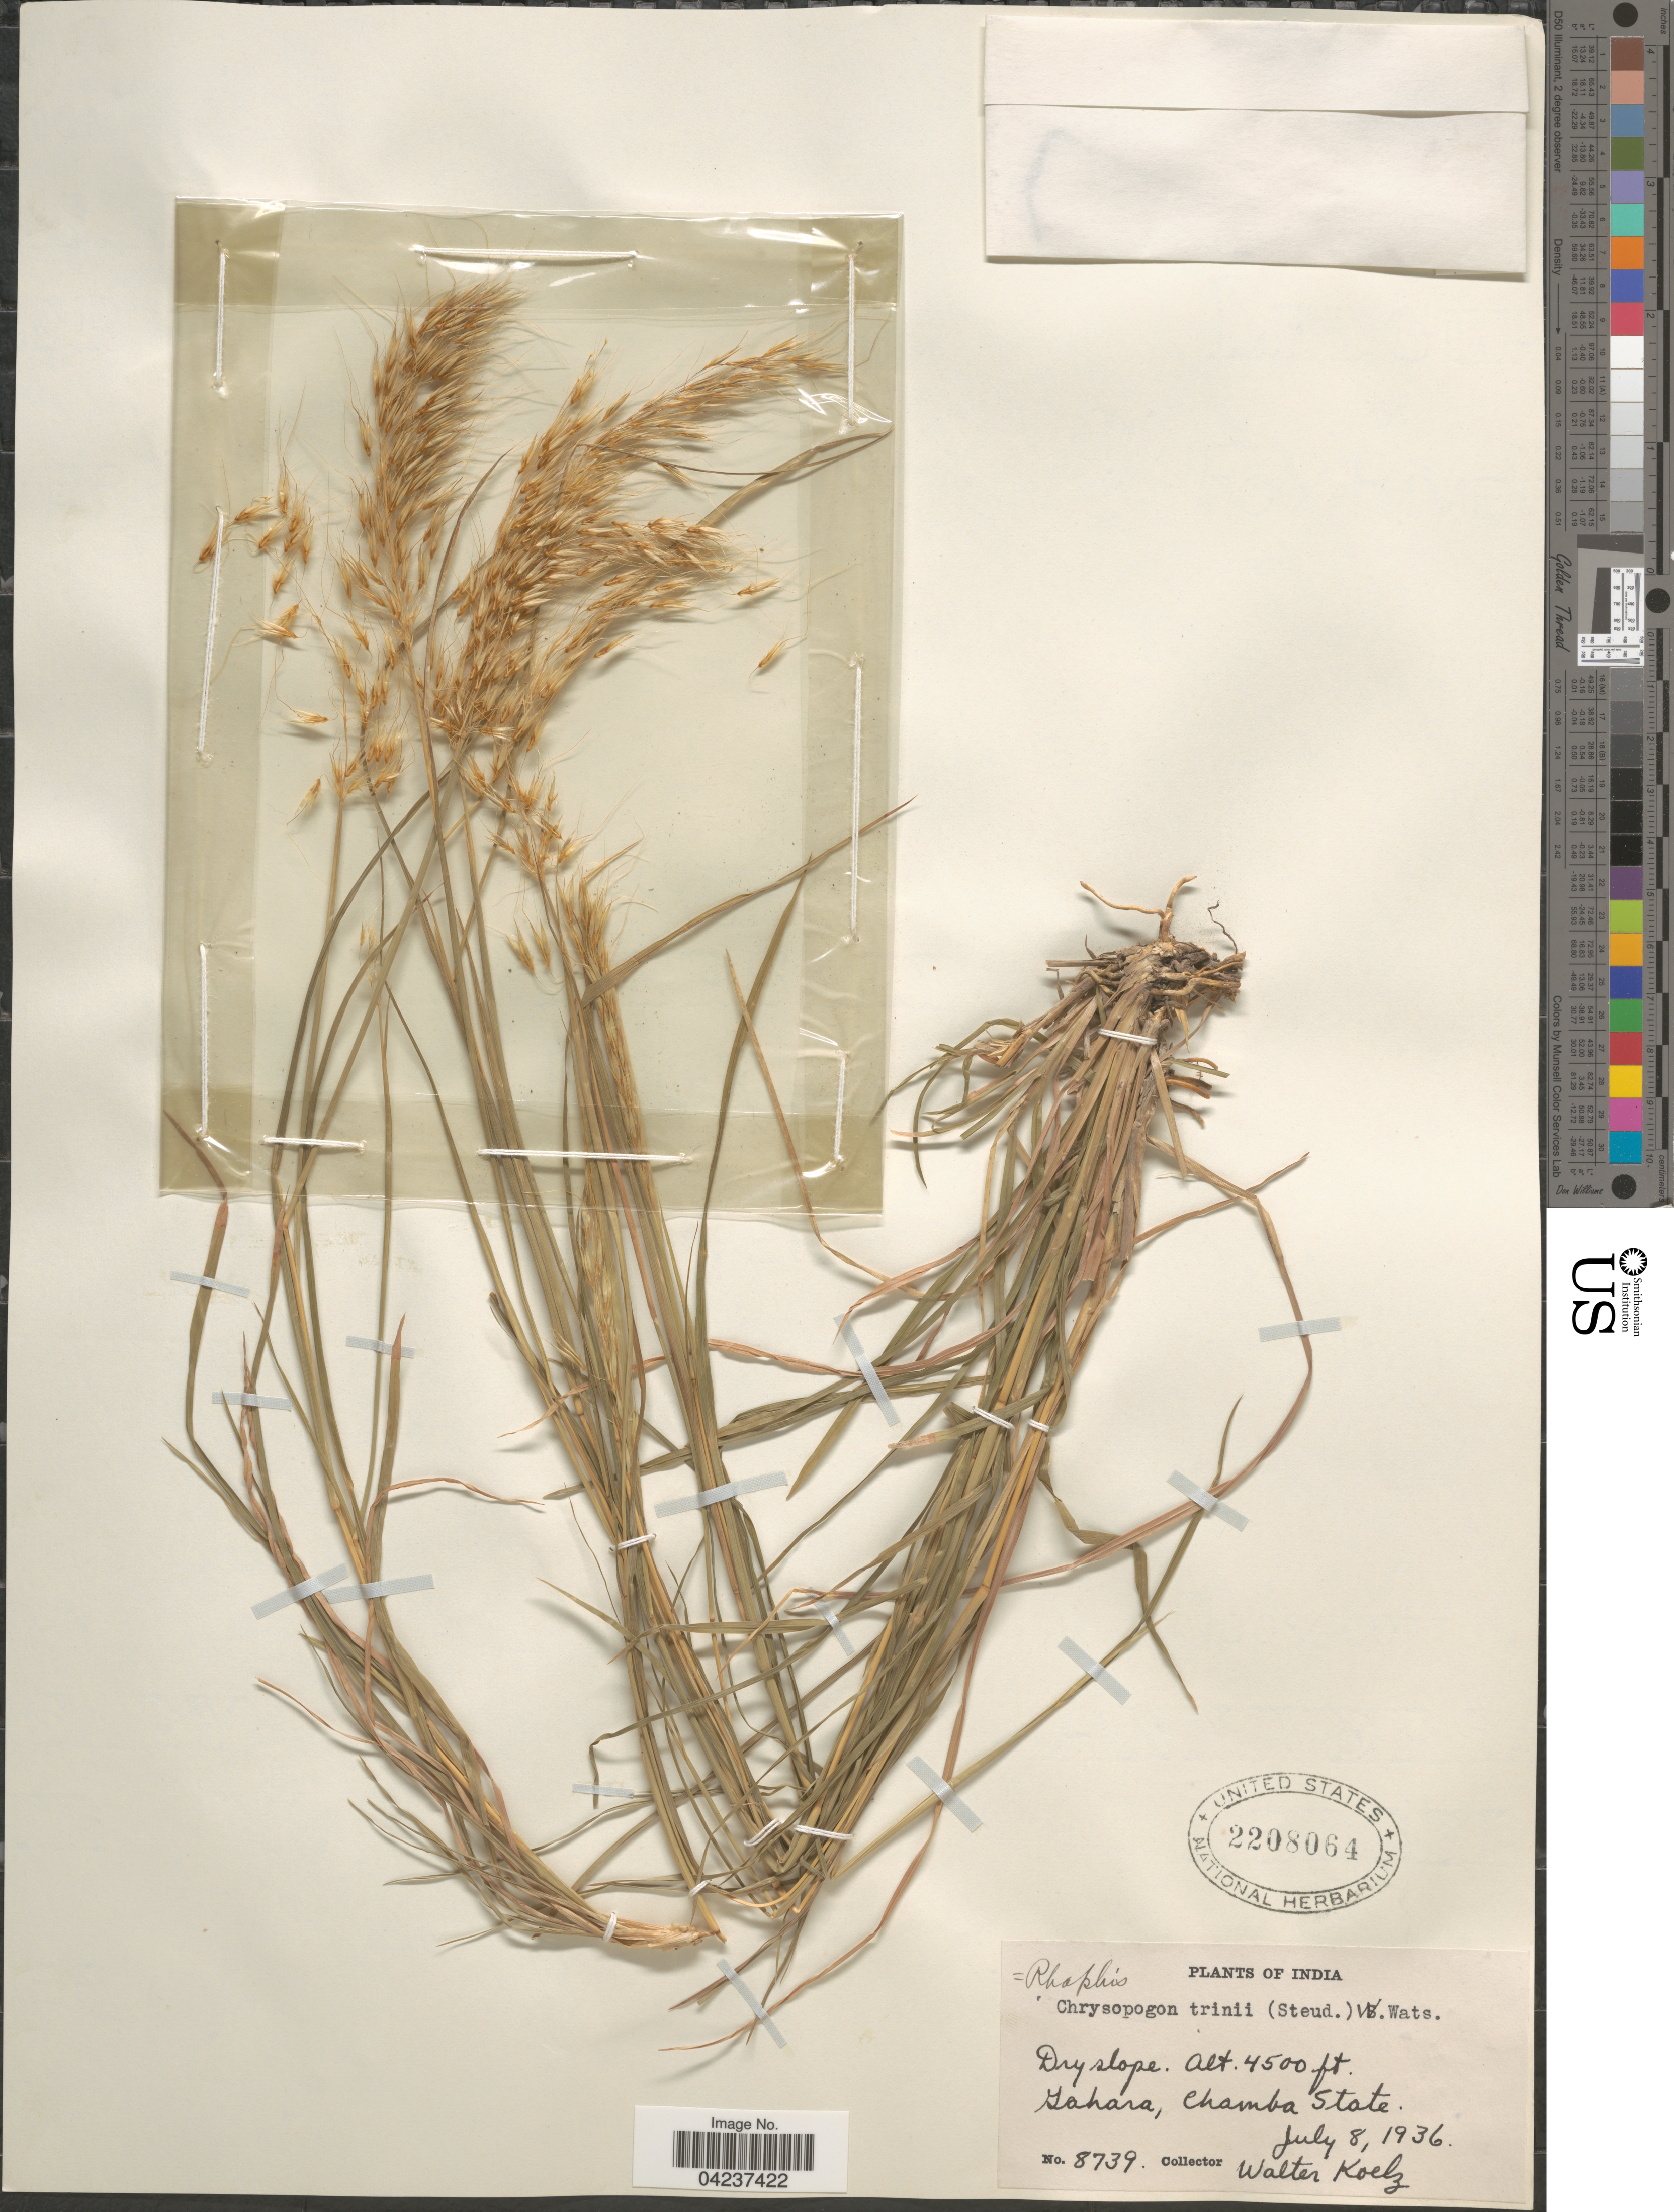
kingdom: Plantae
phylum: Tracheophyta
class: Liliopsida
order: Poales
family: Poaceae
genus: Chrysopogon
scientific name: Chrysopogon serrulatus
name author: Trin.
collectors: W. N. Koelz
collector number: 8739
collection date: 1936-07-08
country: India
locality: Tahara, Chamba State.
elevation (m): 1372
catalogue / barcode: US 2208064